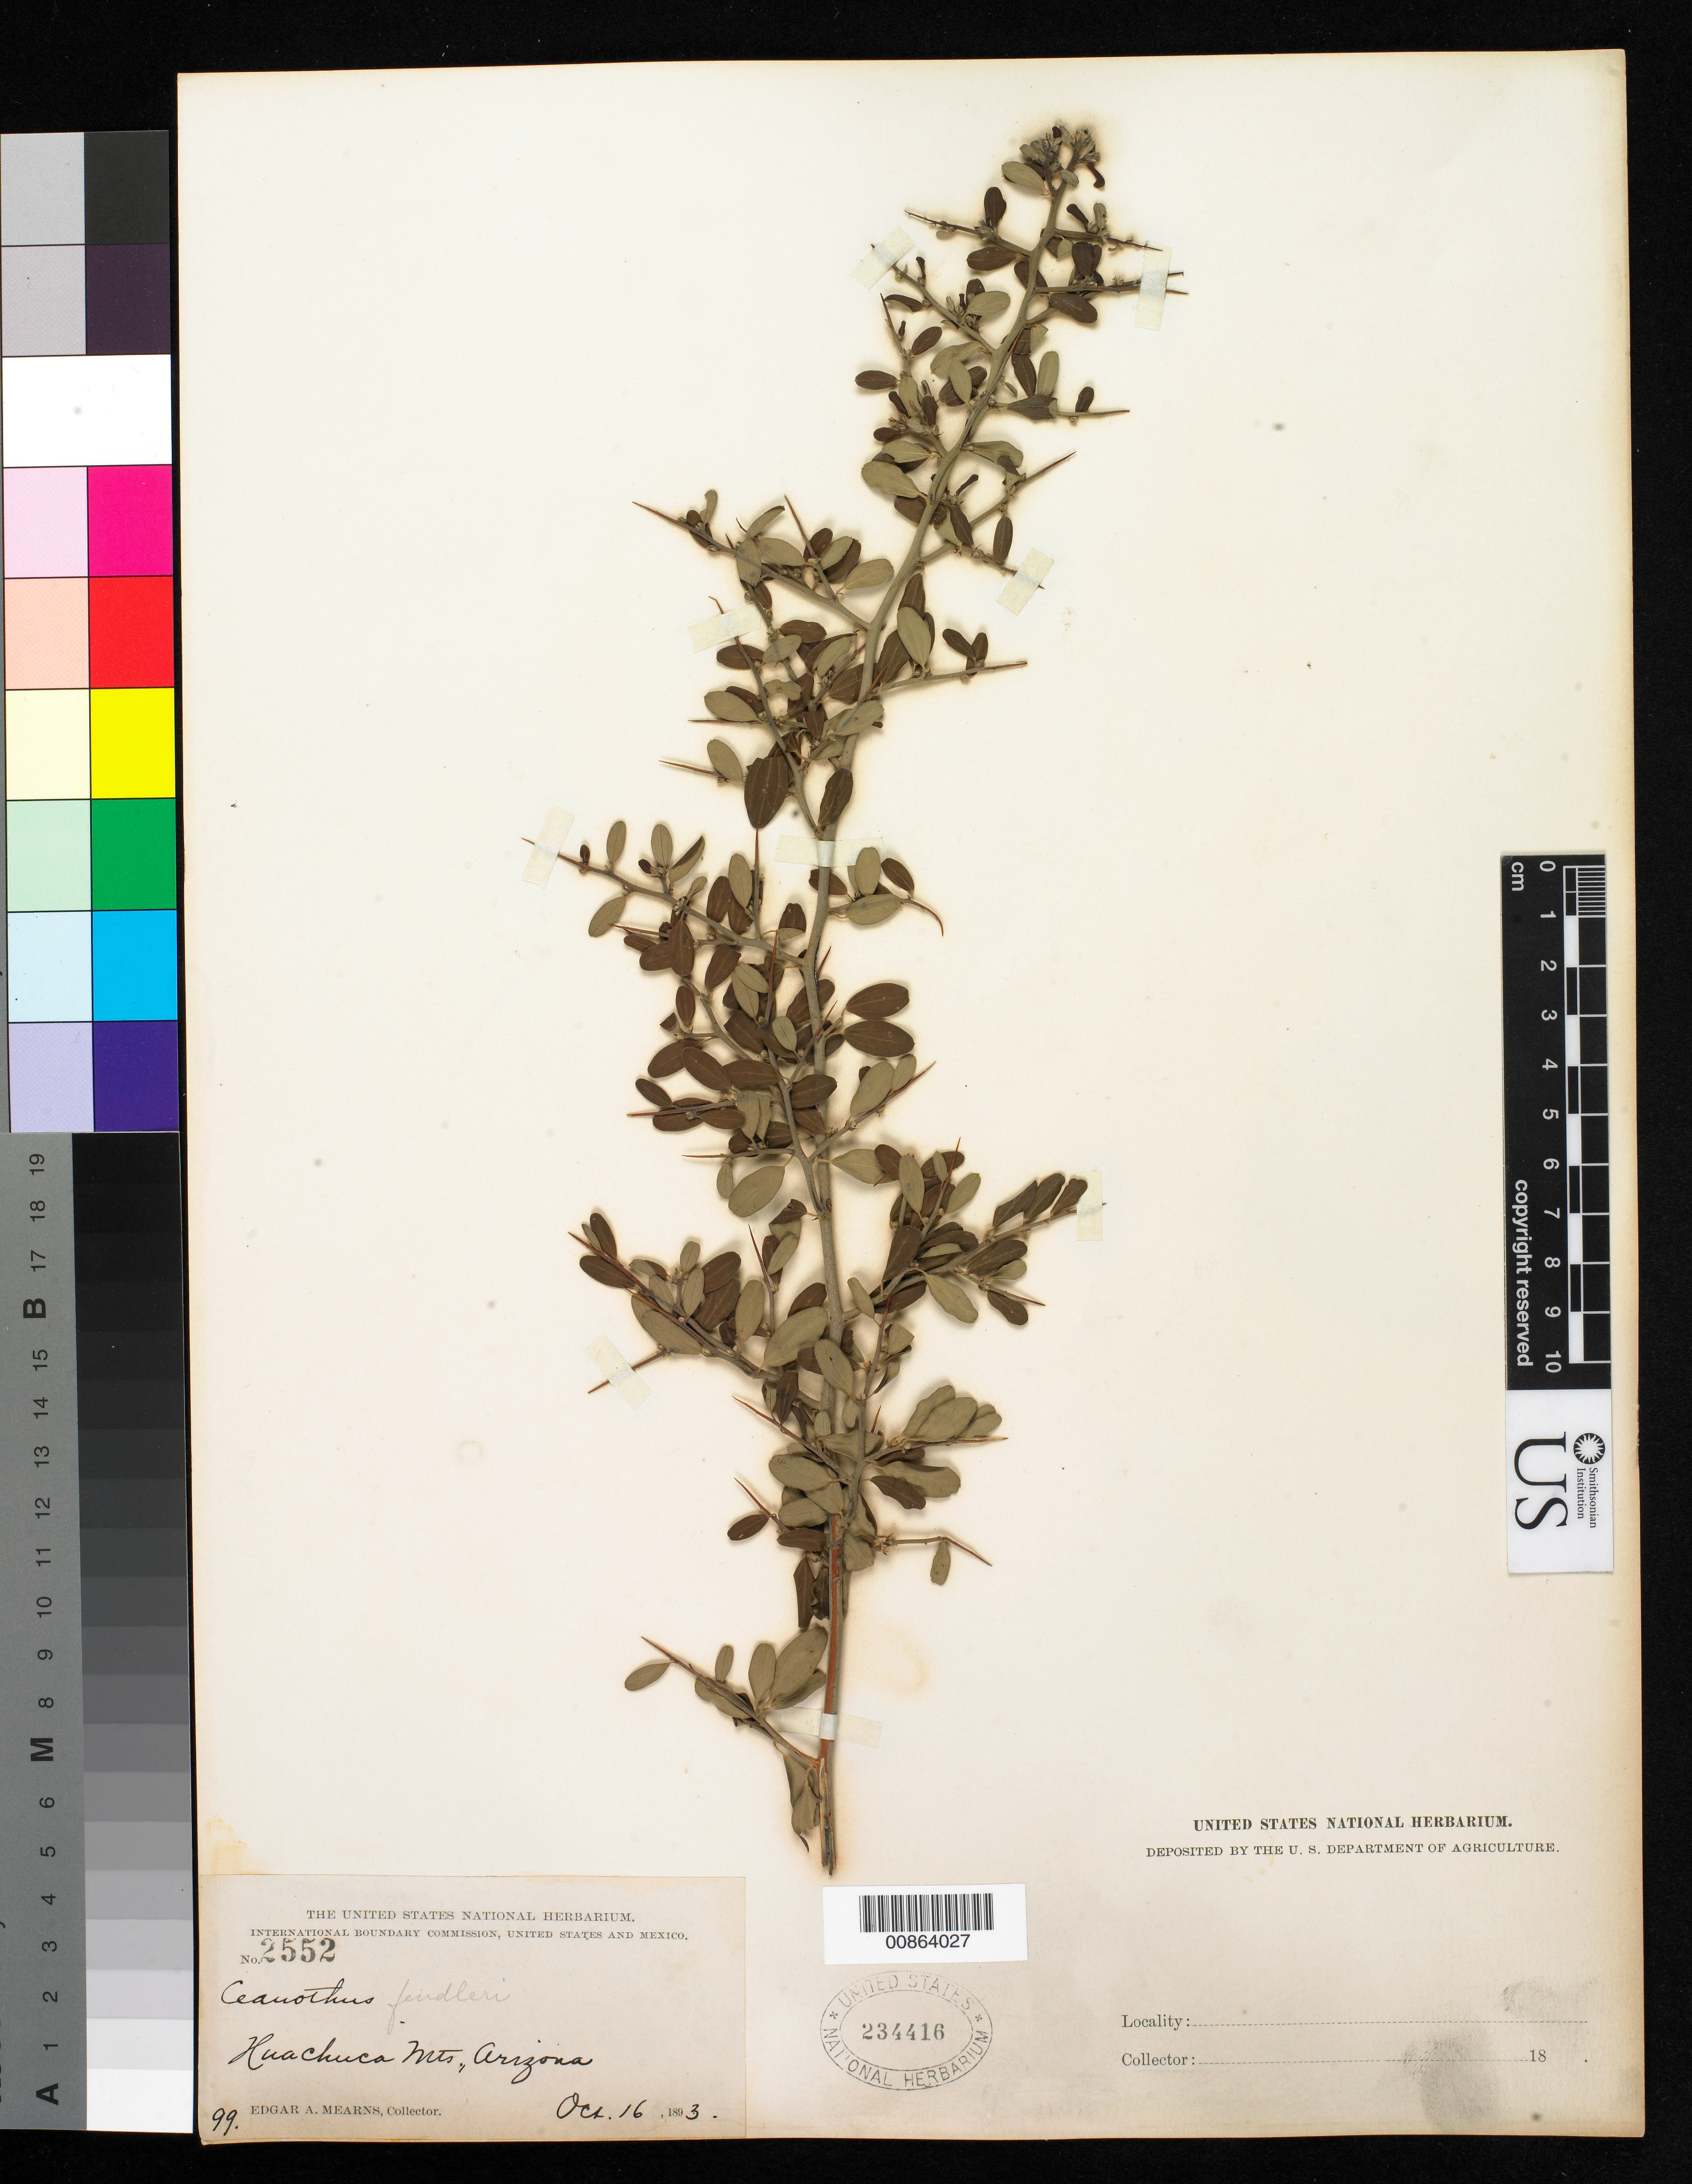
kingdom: Plantae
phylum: Tracheophyta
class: Magnoliopsida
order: Rosales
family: Rhamnaceae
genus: Ceanothus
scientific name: Ceanothus fendleri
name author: A. Gray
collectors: E. A. Mearns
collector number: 2552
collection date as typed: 16 Oct 1893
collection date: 1893-10-16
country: United States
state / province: Arizona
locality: Huachuca Mts.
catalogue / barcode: US 234416